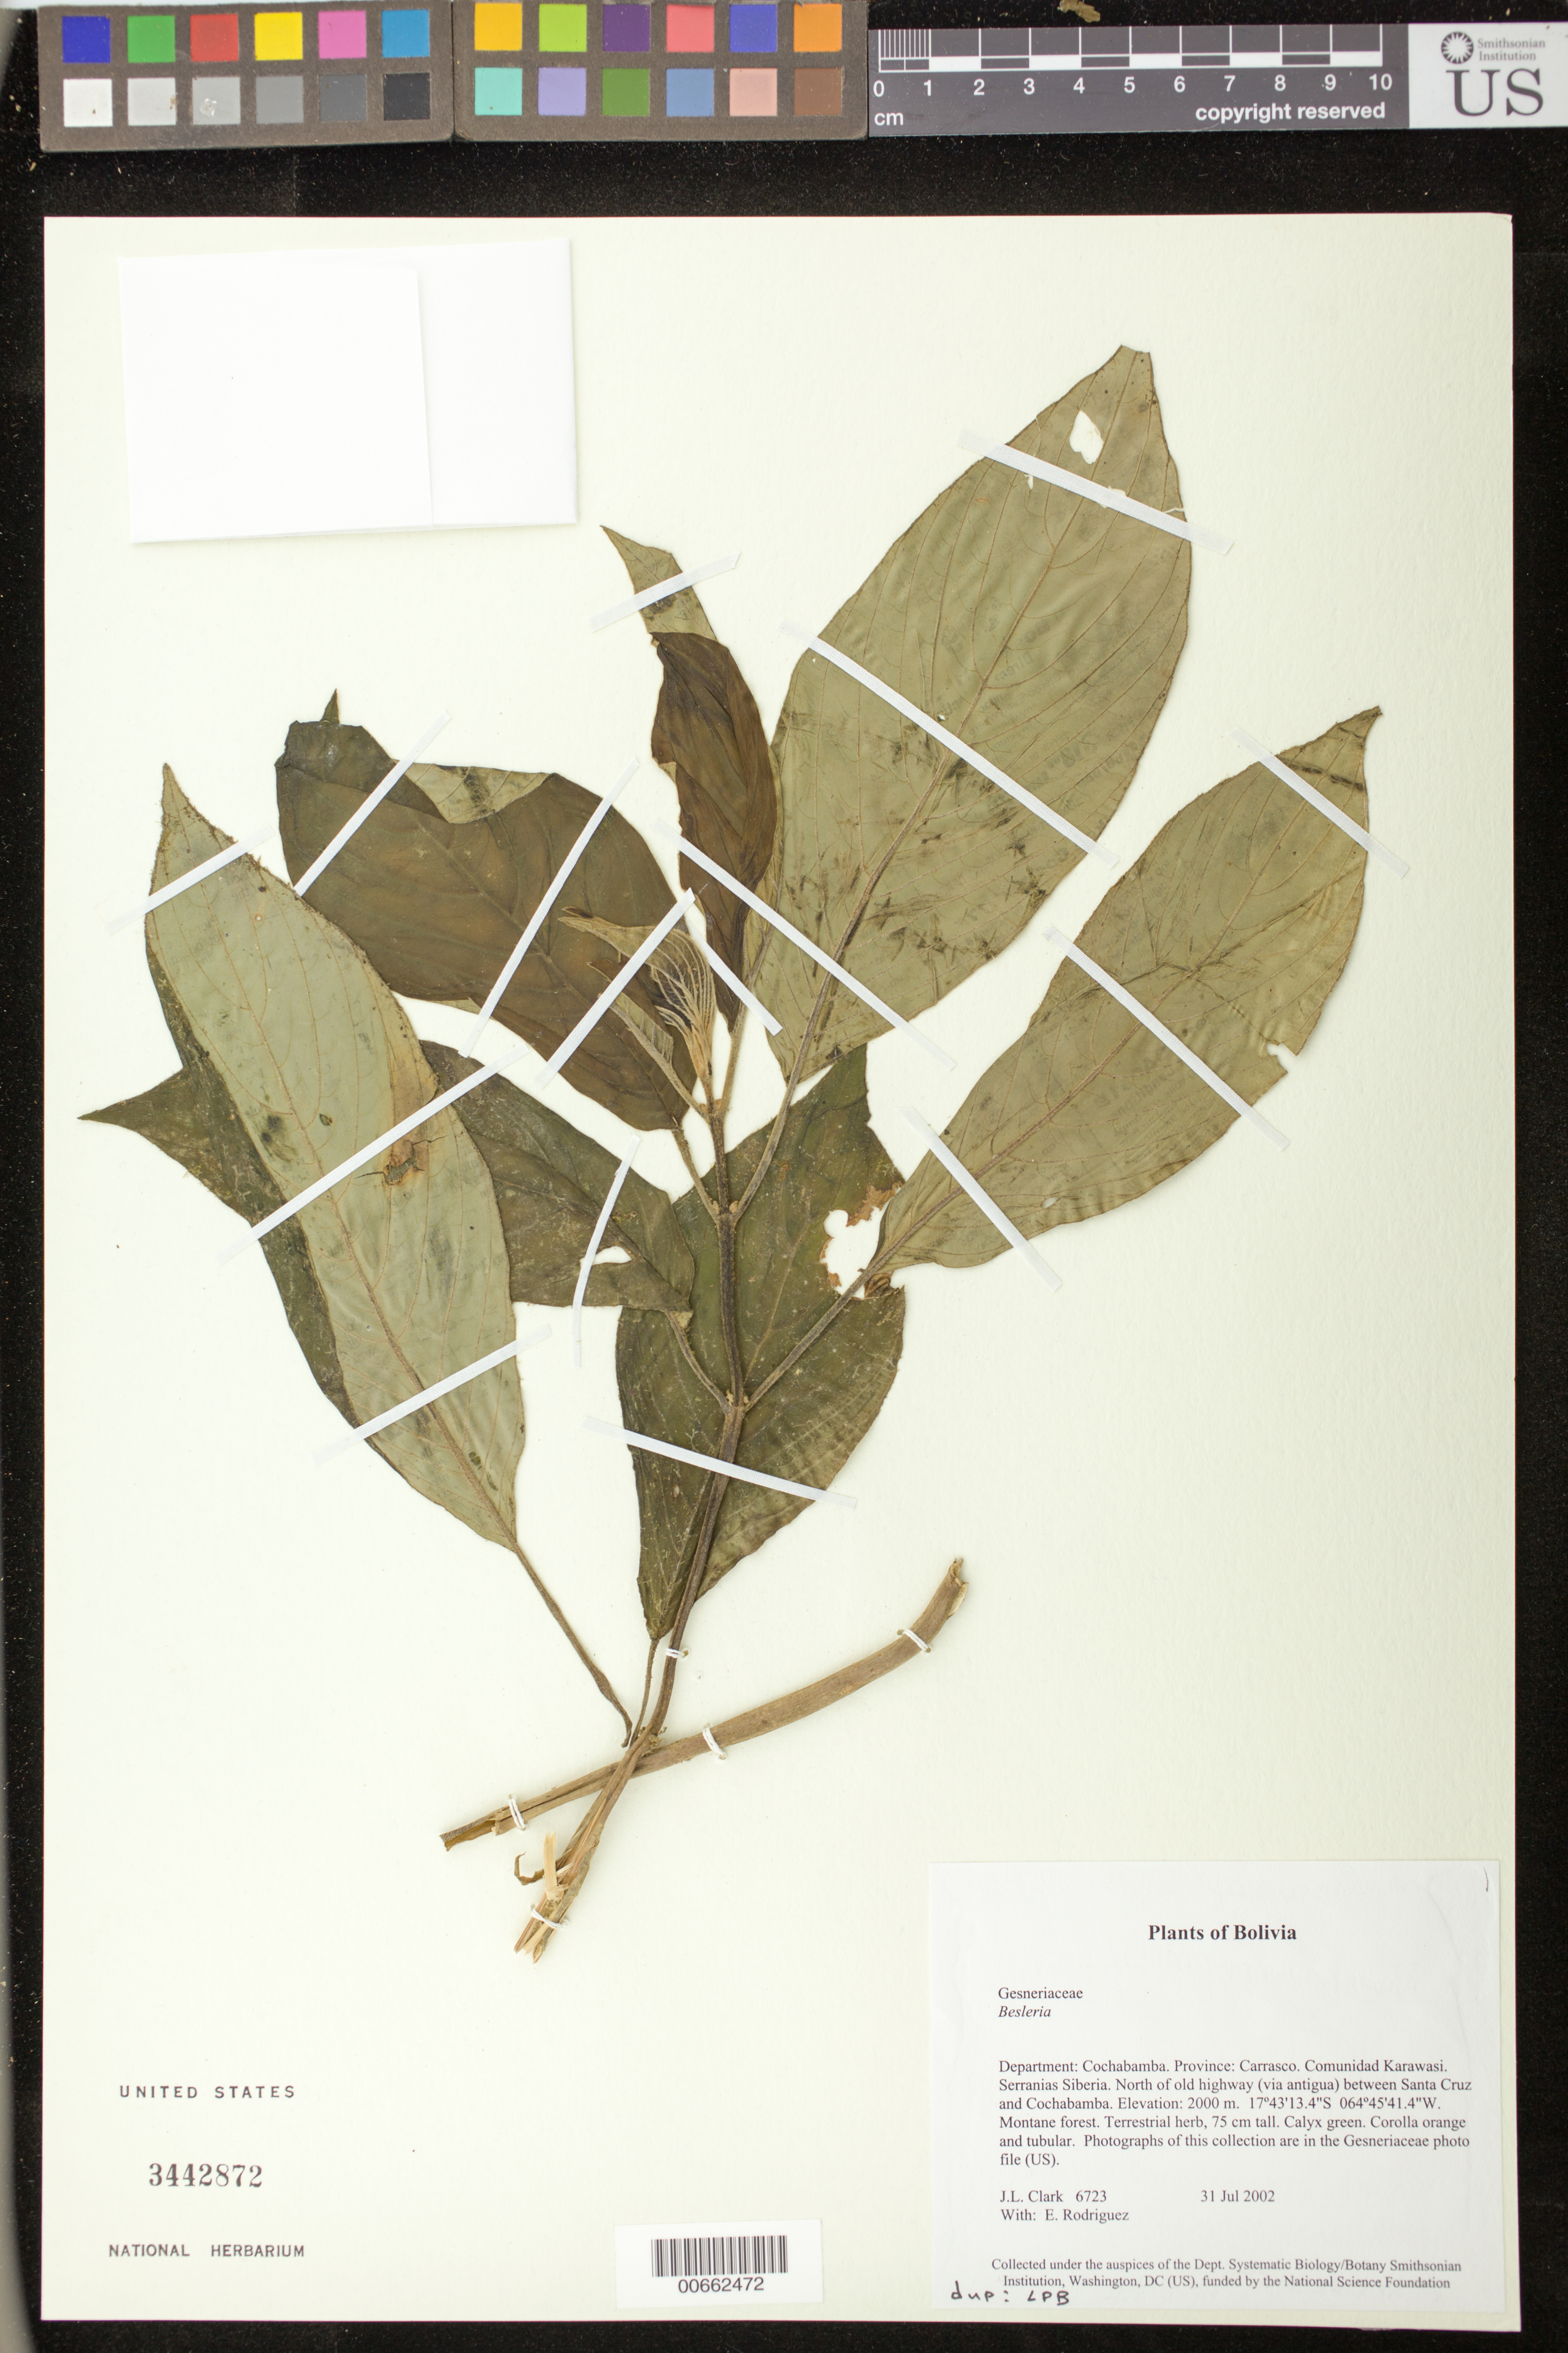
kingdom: Plantae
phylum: Tracheophyta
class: Magnoliopsida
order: Lamiales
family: Gesneriaceae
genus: Besleria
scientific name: Besleria sp.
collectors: J. L. Clark & E. Rodriguez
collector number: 6723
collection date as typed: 31 Jul 2002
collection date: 2002-07-31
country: Bolivia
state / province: Cochabamba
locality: Carrasco, Comunidad Karawasi. Serranias Siberia. North of old highway (via antigua) between Santa Cruz and Cochabamba.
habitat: Montane forest.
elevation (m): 2000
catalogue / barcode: US 3442872